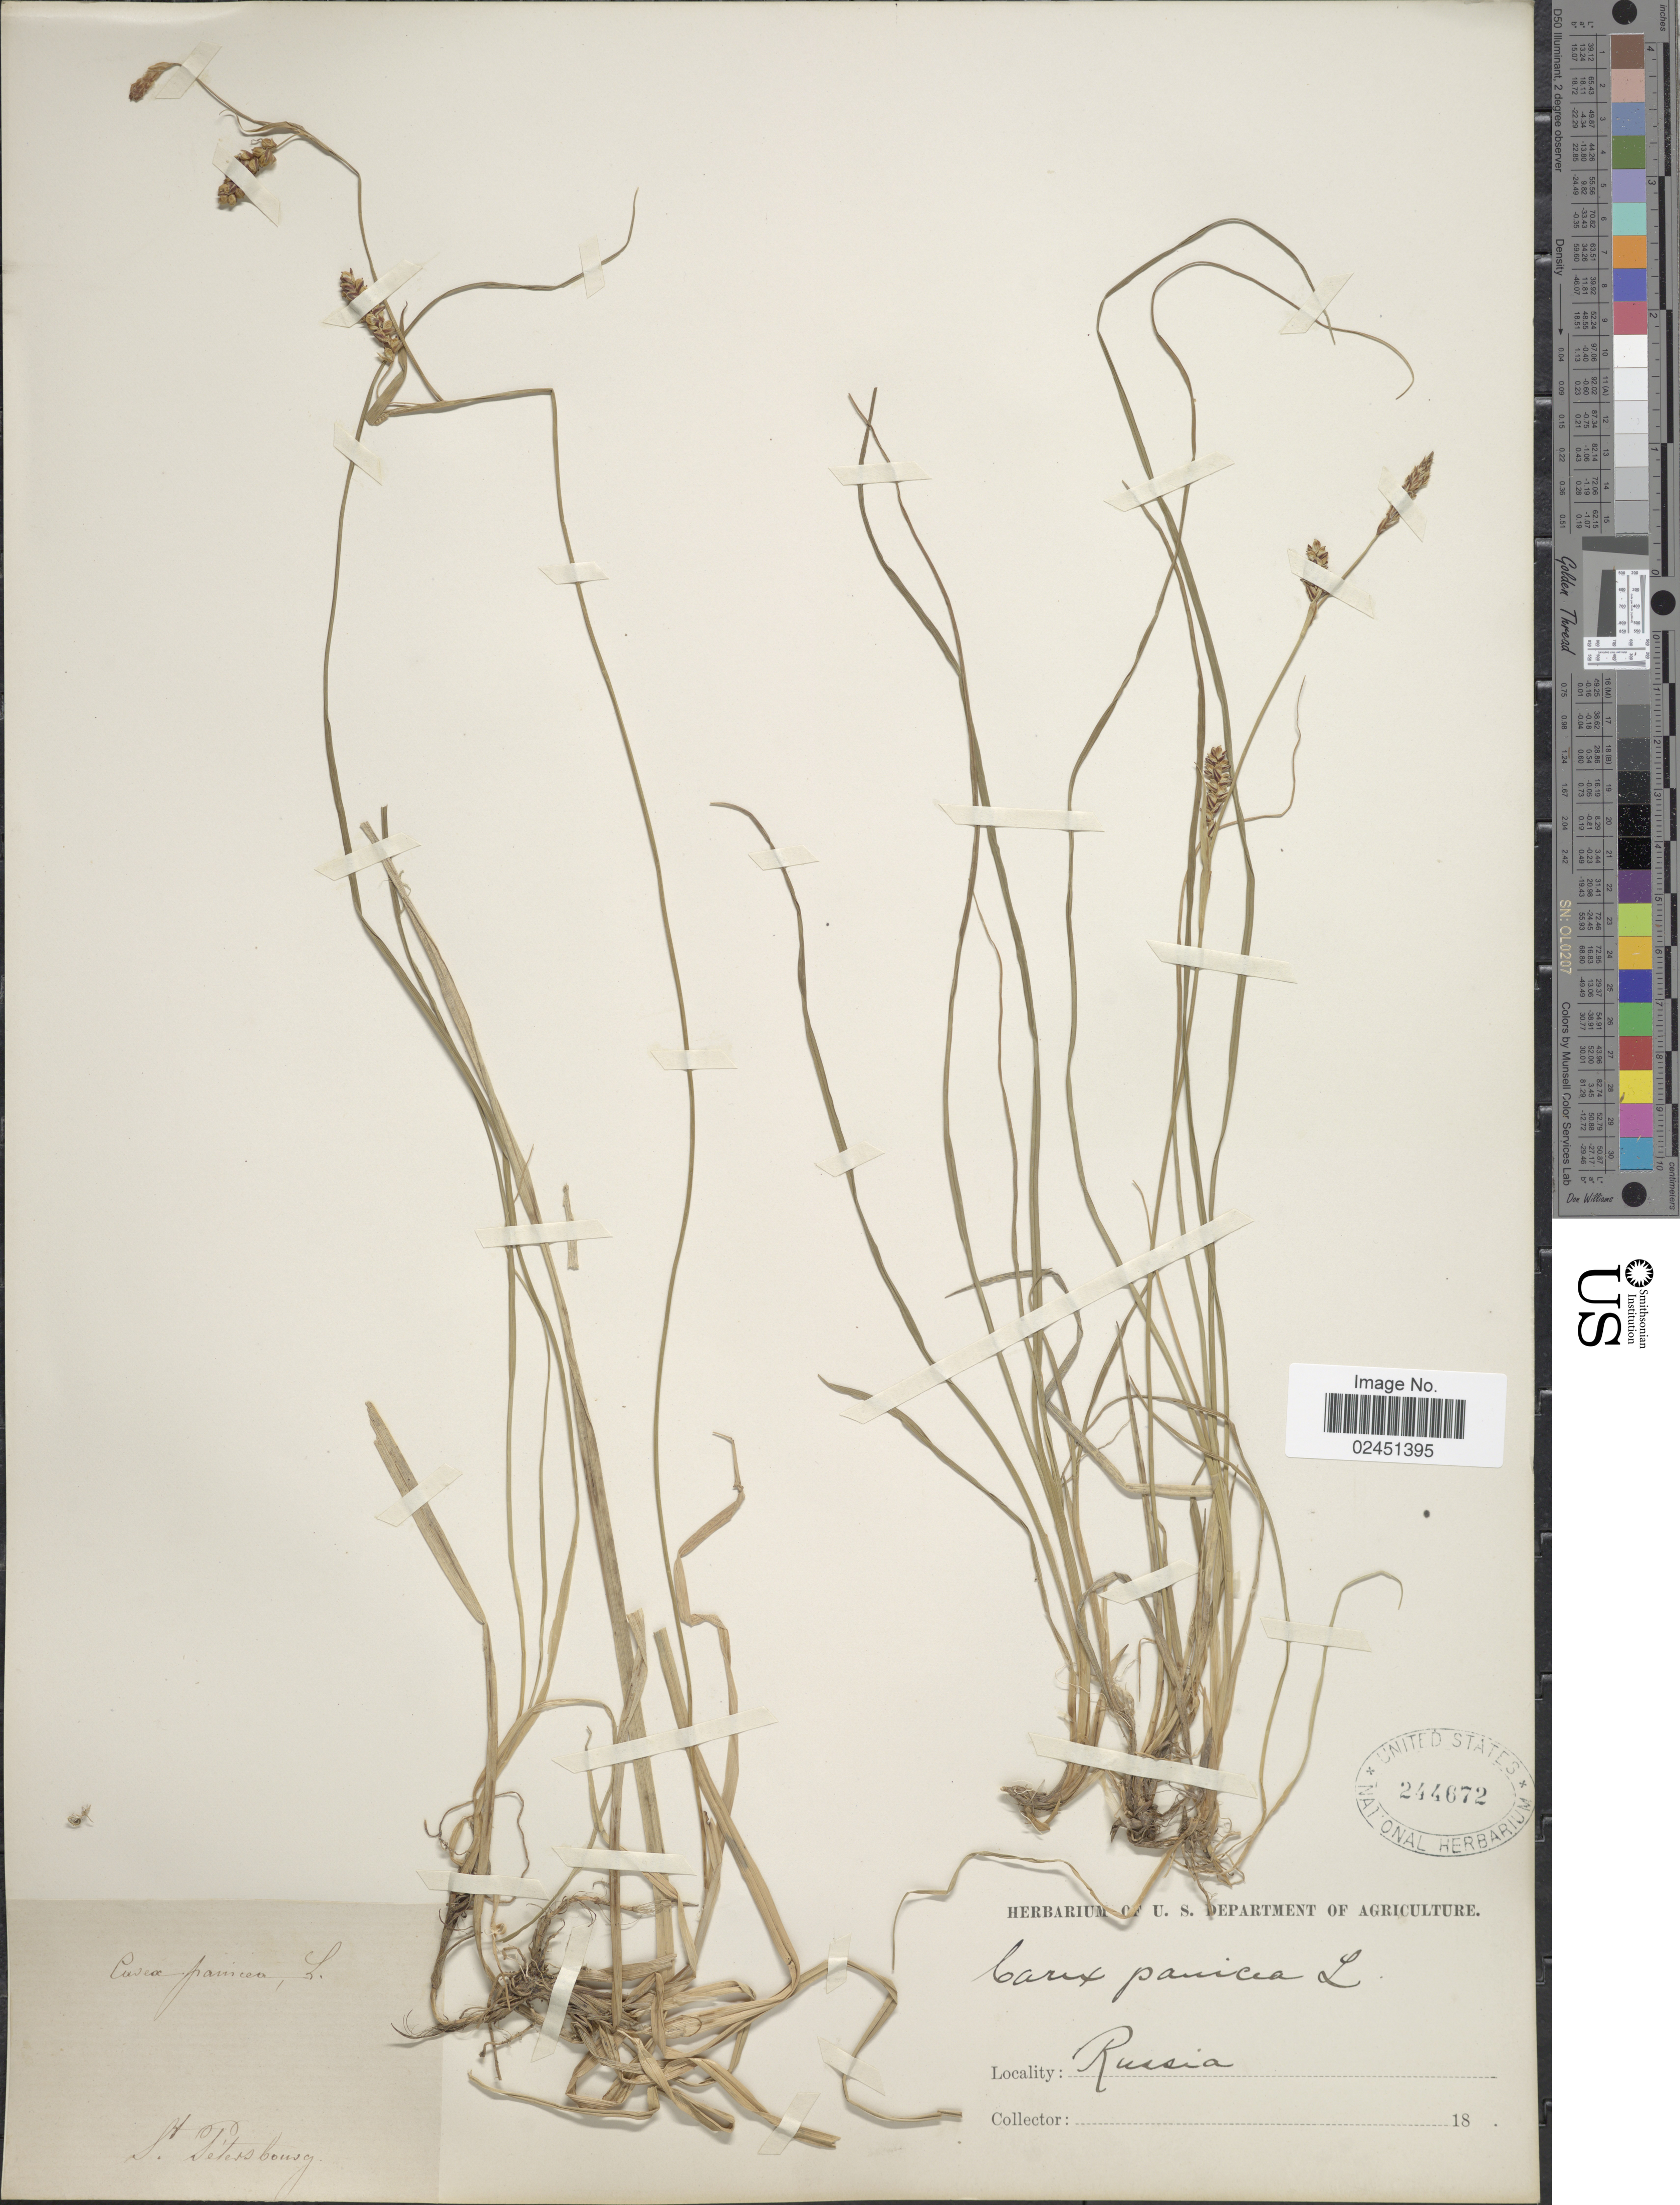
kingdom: Plantae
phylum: Tracheophyta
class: Liliopsida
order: Poales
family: Cyperaceae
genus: Carex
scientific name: Carex panicea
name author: L.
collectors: ex herb. U. S. Department of Agriculture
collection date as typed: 18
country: Russian Federation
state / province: St. Petersburg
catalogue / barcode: US 244672